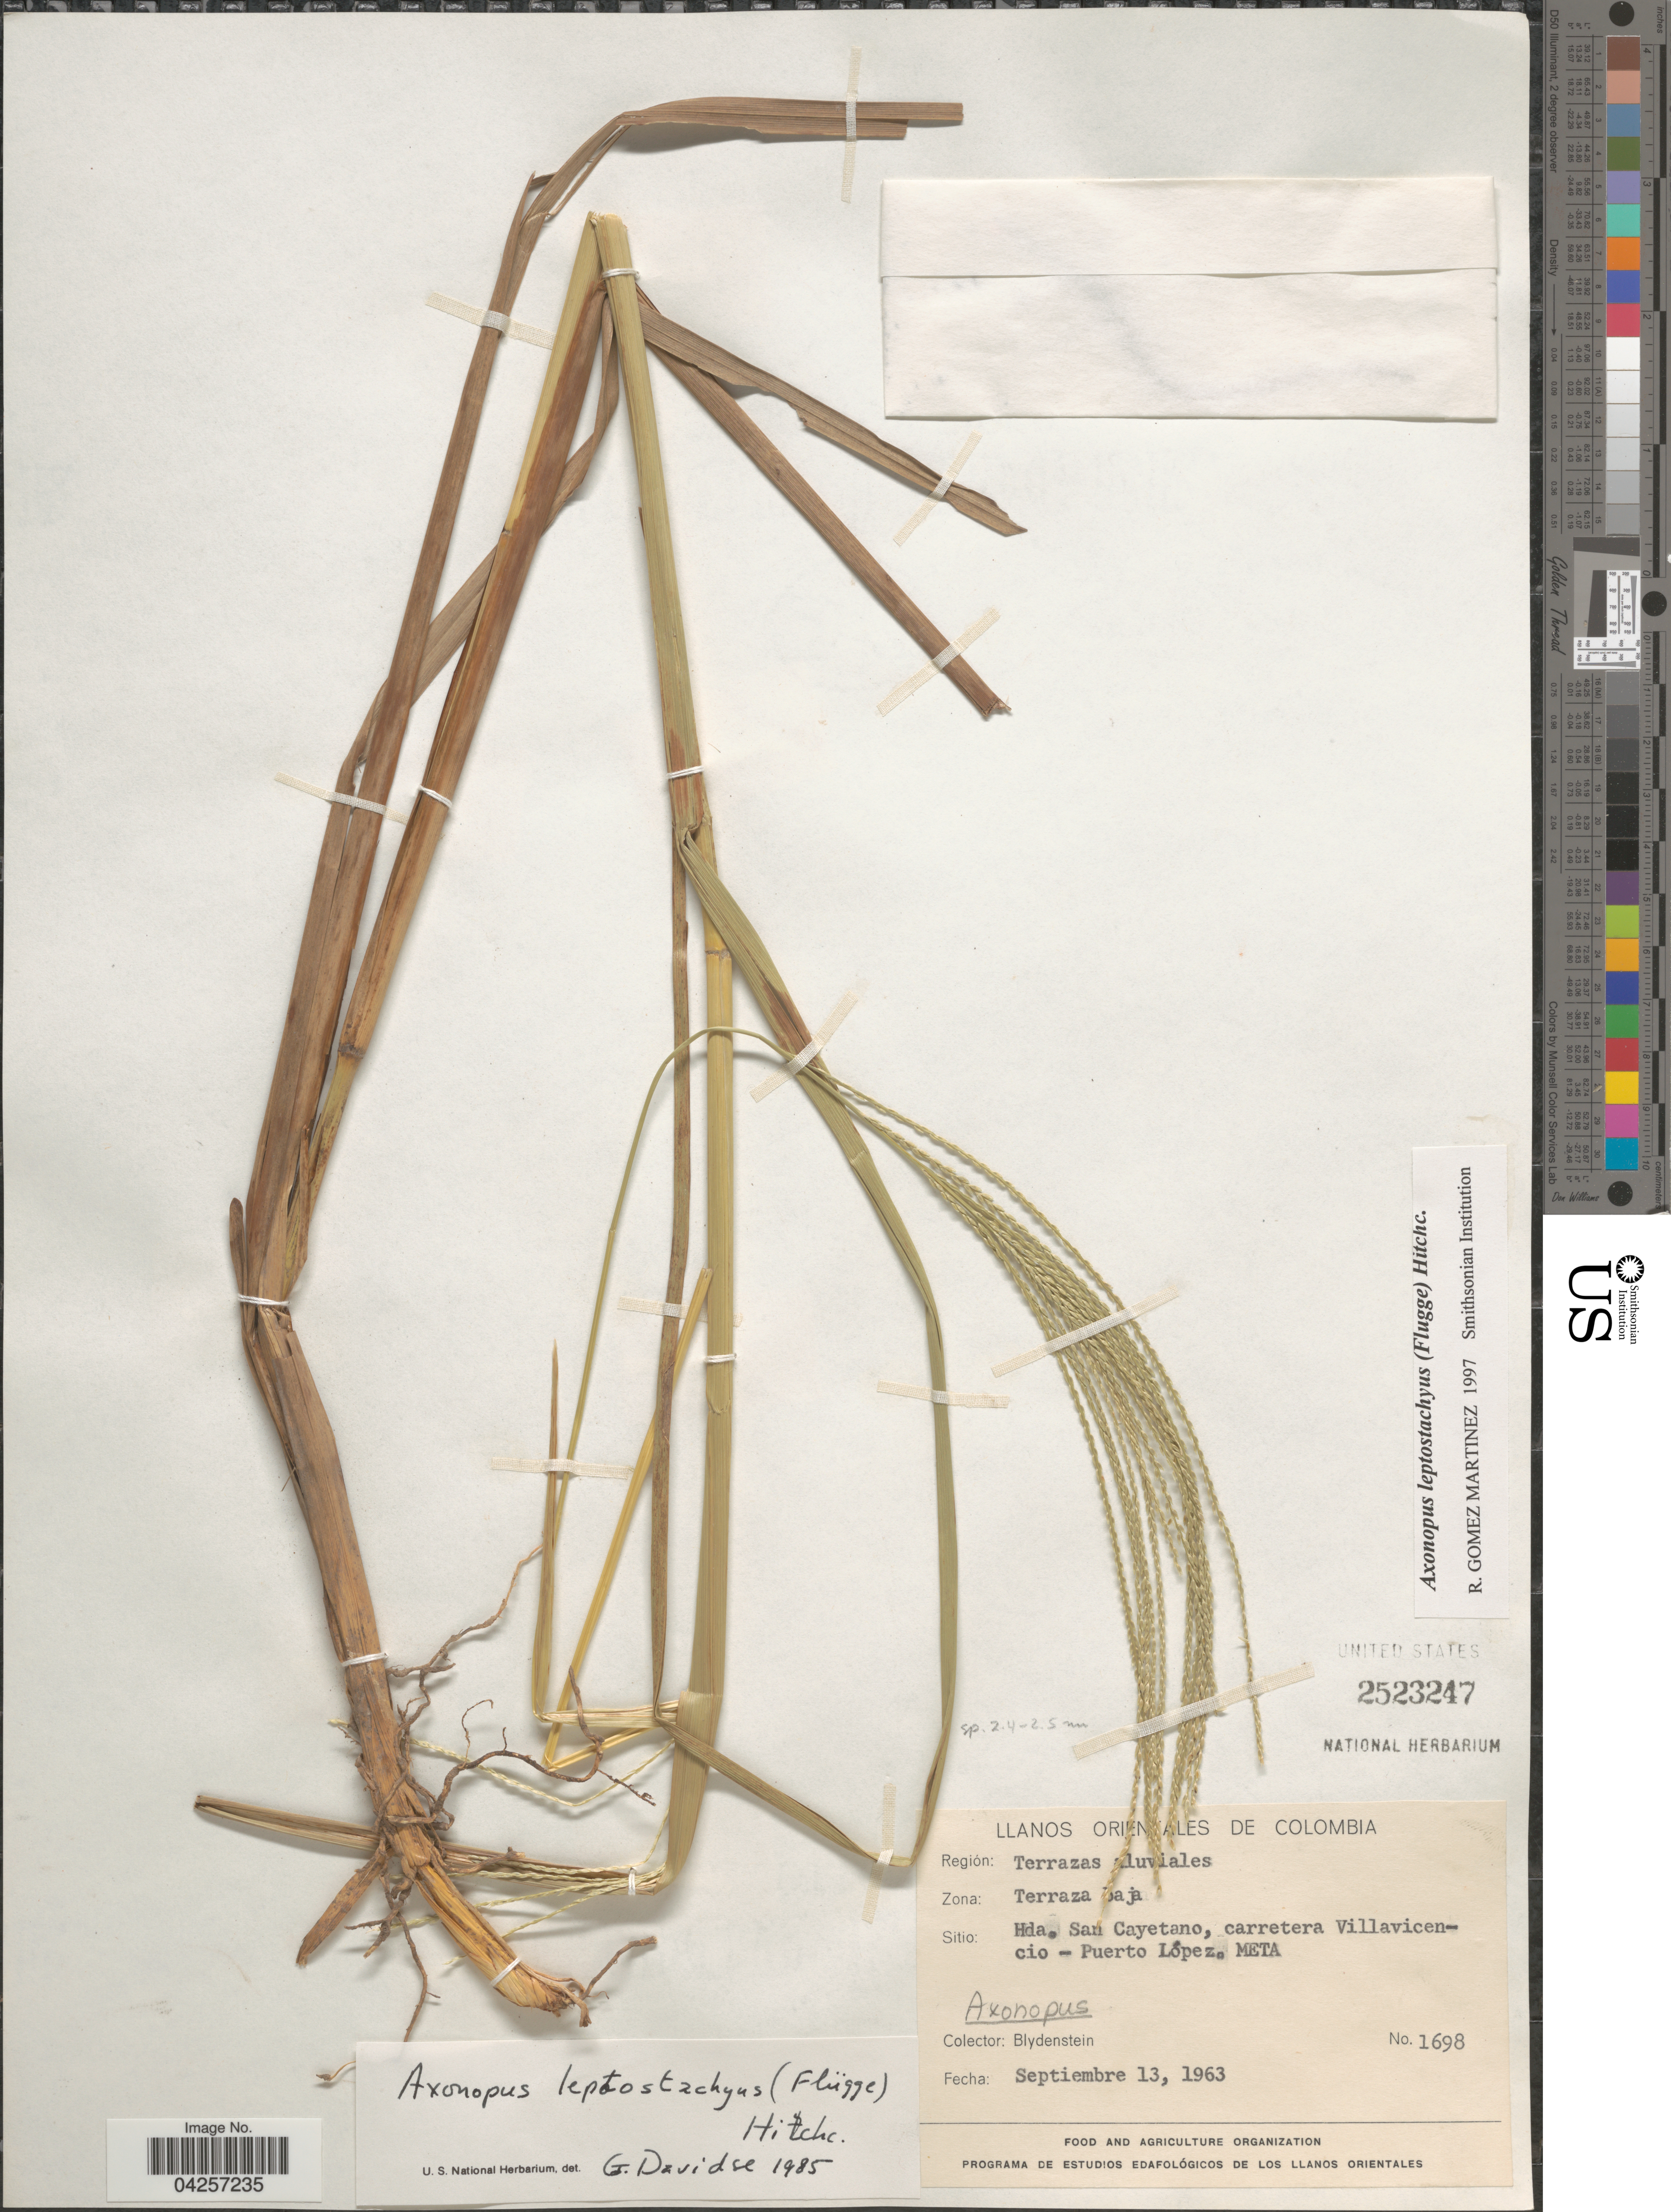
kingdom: Plantae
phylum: Tracheophyta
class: Liliopsida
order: Poales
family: Poaceae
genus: Axonopus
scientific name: Axonopus leptostachyus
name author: (Flüggé) Hitchc.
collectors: Blydenstein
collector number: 1698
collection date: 1963-09-13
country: Colombia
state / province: Meta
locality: Llanos Orientales de Colombia. Hda. San Cayetano, carretera Villavicencio - Puerto López.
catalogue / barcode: US 2523247